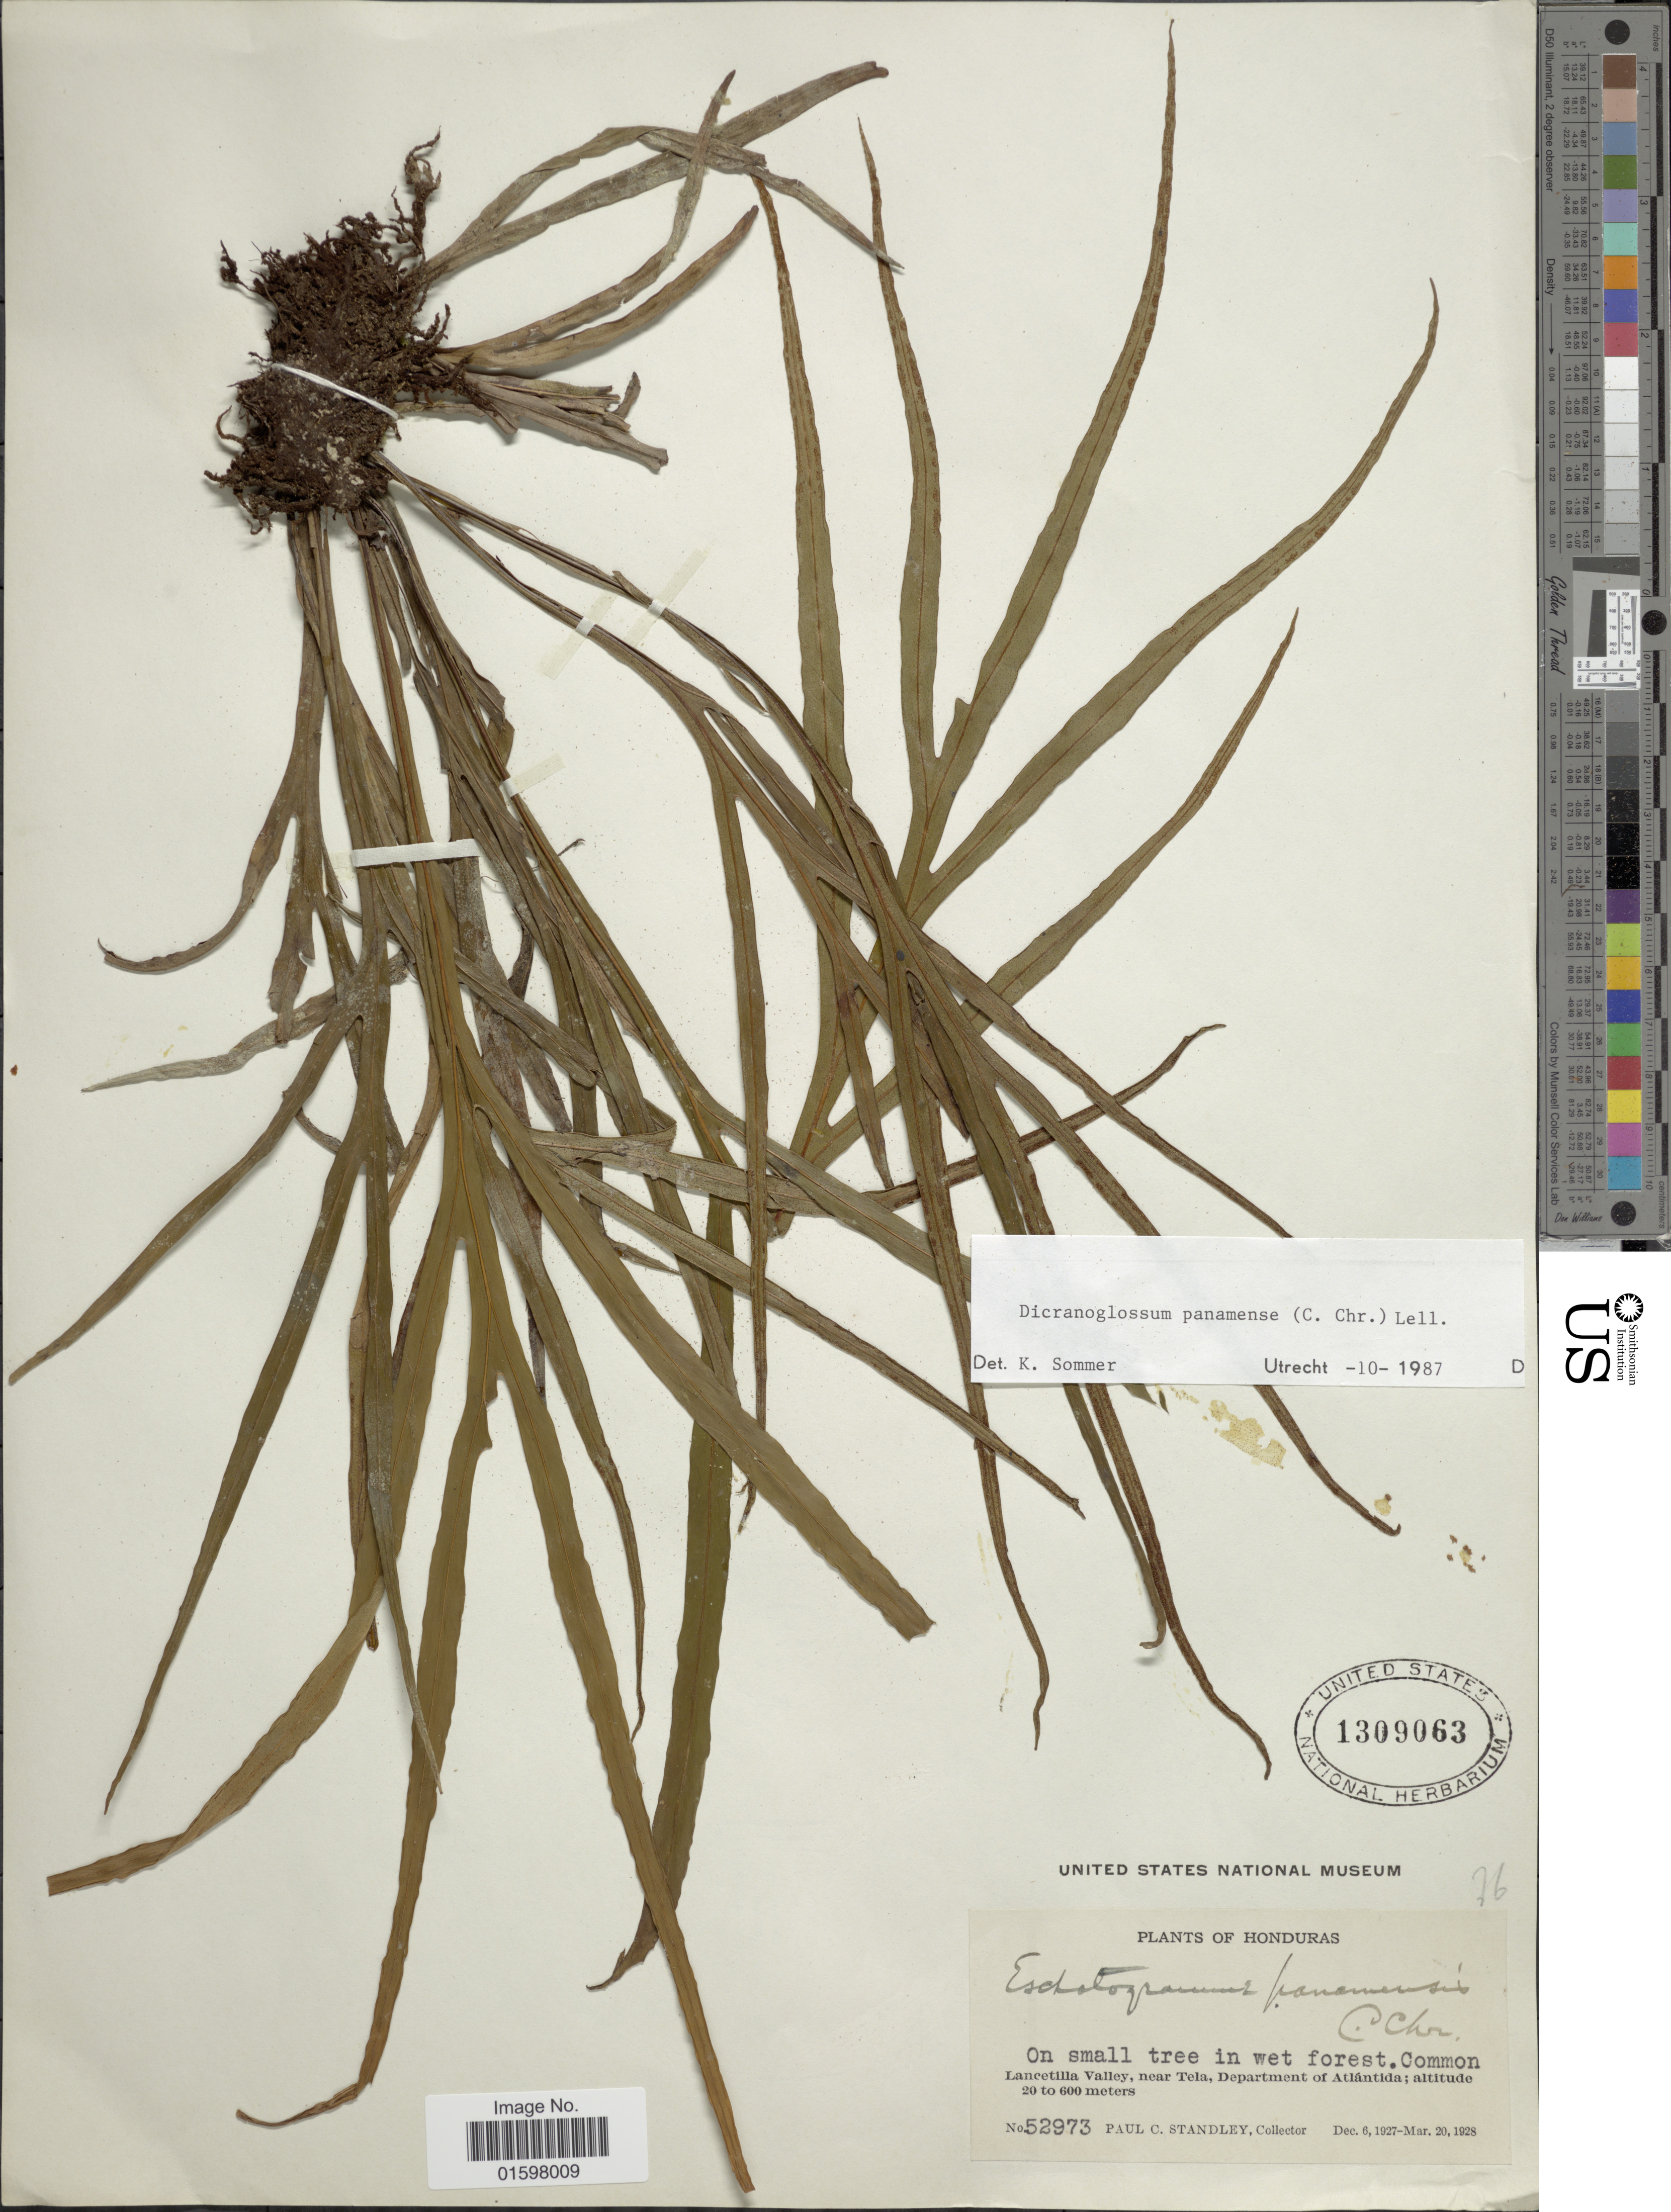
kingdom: Plantae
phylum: Tracheophyta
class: Polypodiopsida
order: Polypodiales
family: Polypodiaceae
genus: Pleopeltis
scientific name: Pleopeltis panamensis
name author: (Weath.) Pic. Serm.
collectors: P. C. Standley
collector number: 52973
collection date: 1927-12-06/1928-03-20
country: Honduras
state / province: Atlántida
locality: Lancetilla Valley, near Tela, Department of Atlántida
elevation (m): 20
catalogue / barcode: US 1309063